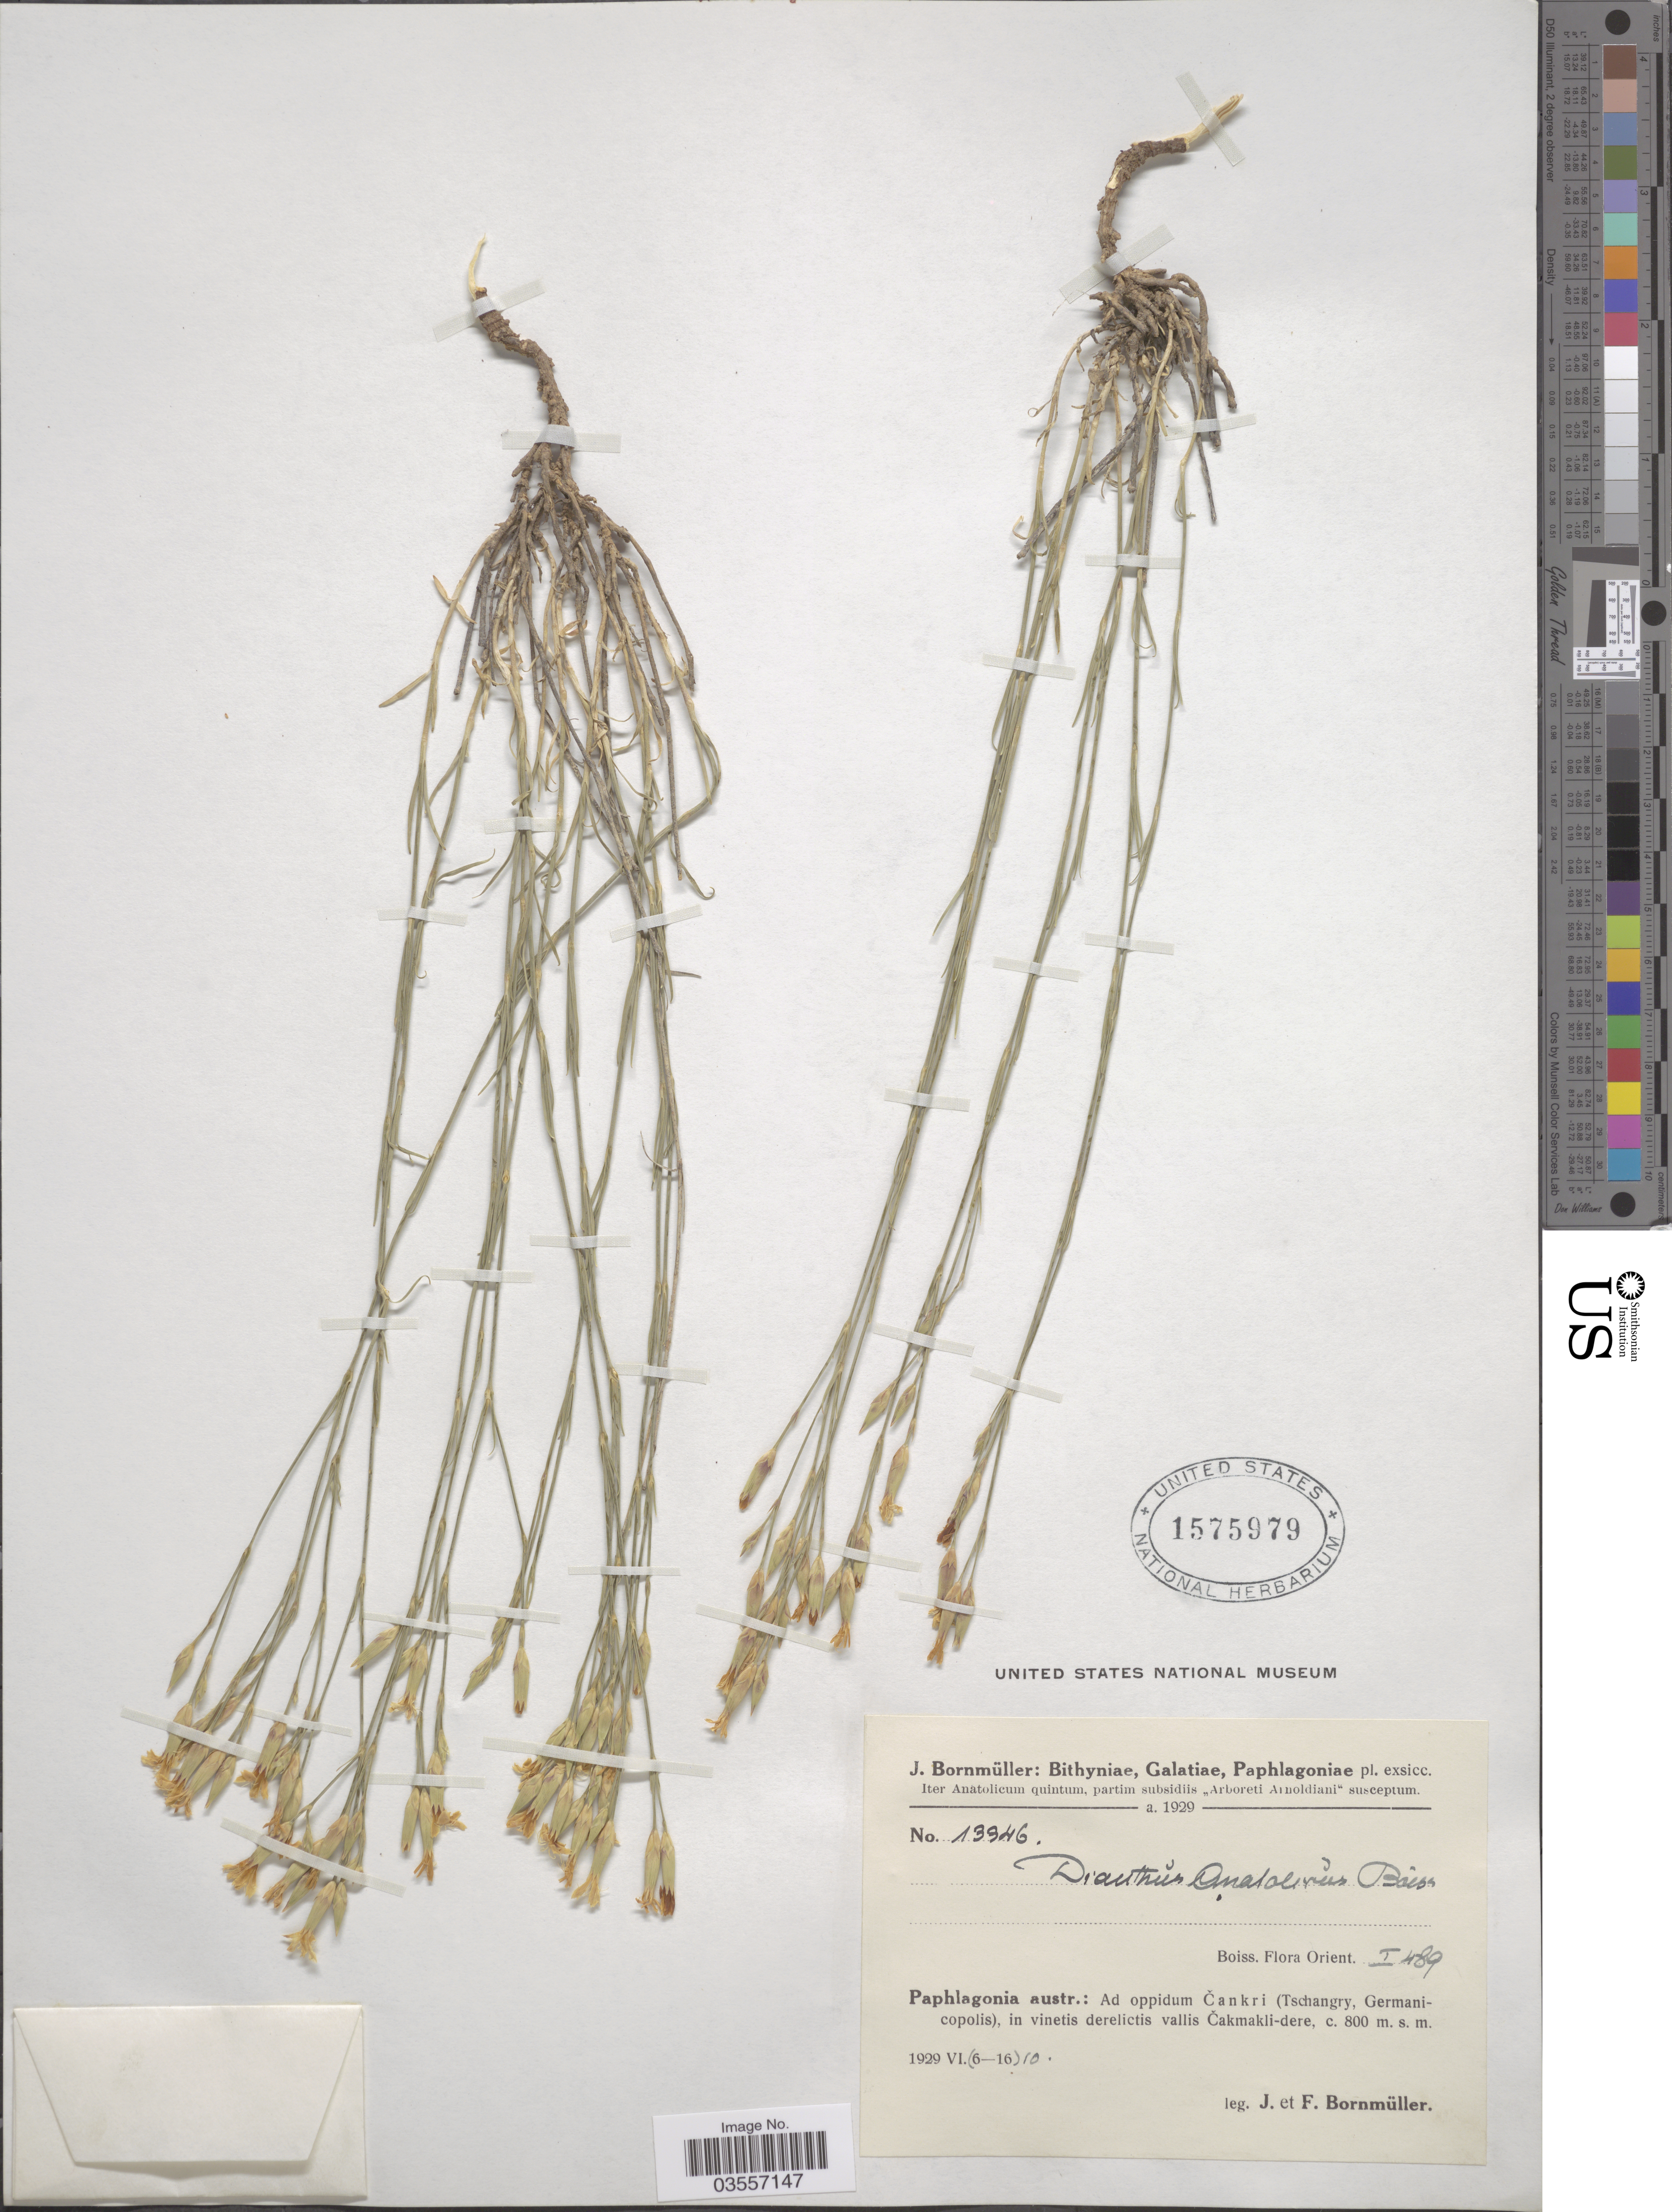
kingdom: Plantae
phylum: Tracheophyta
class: Magnoliopsida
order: Caryophyllales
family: Caryophyllaceae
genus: Dianthus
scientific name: Dianthus anatolicus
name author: Boiss.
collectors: J. Bornmüller & F. Bornmüller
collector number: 13946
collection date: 1929-06-10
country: Turkey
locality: Paphlagonia austr.: Ad oppidum Čankri (Tschangry, Germanicopolis), in vinetis derelictis vallis Čakmakli-dere.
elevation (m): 800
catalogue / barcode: US 1575979